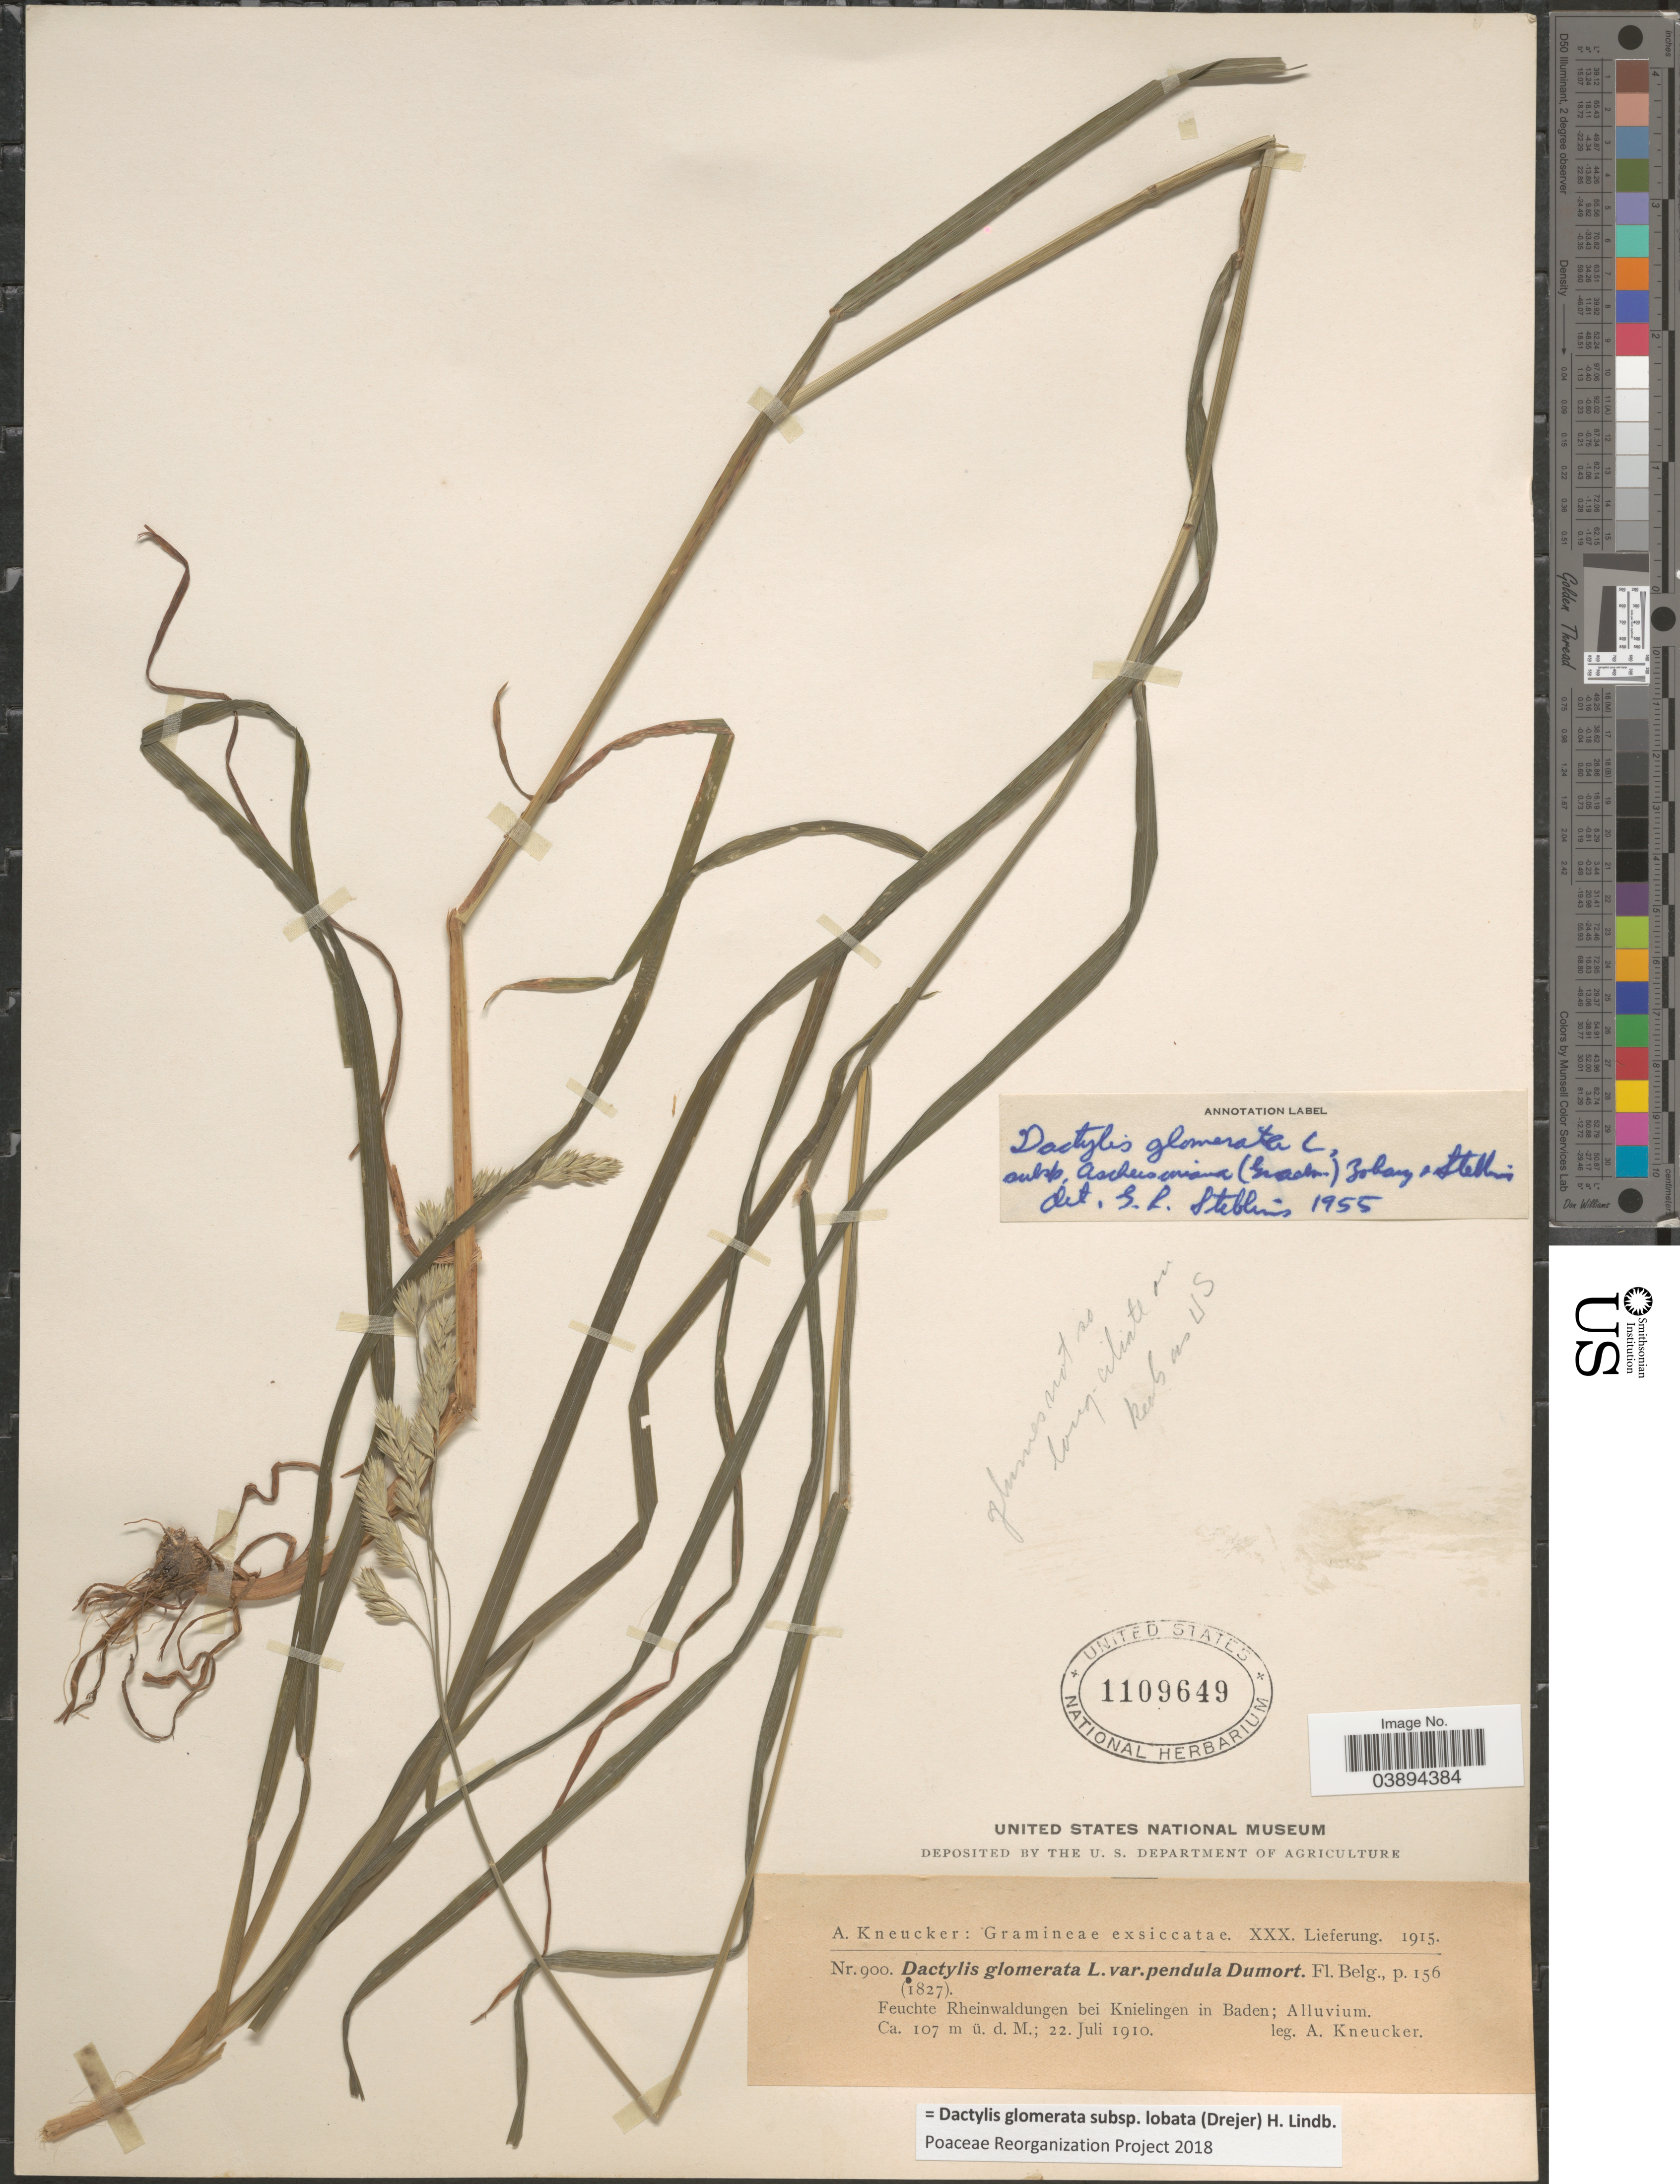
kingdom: Plantae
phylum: Tracheophyta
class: Liliopsida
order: Poales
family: Poaceae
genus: Dactylis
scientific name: Dactylis glomerata subsp. lobata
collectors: A. Kneucker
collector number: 900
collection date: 1910-07-22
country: Germany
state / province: Baden-Württemberg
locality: Feuchte Rheinwaldungen bei Knielingen in Baden; Alluvium.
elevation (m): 107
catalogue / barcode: US 1109649